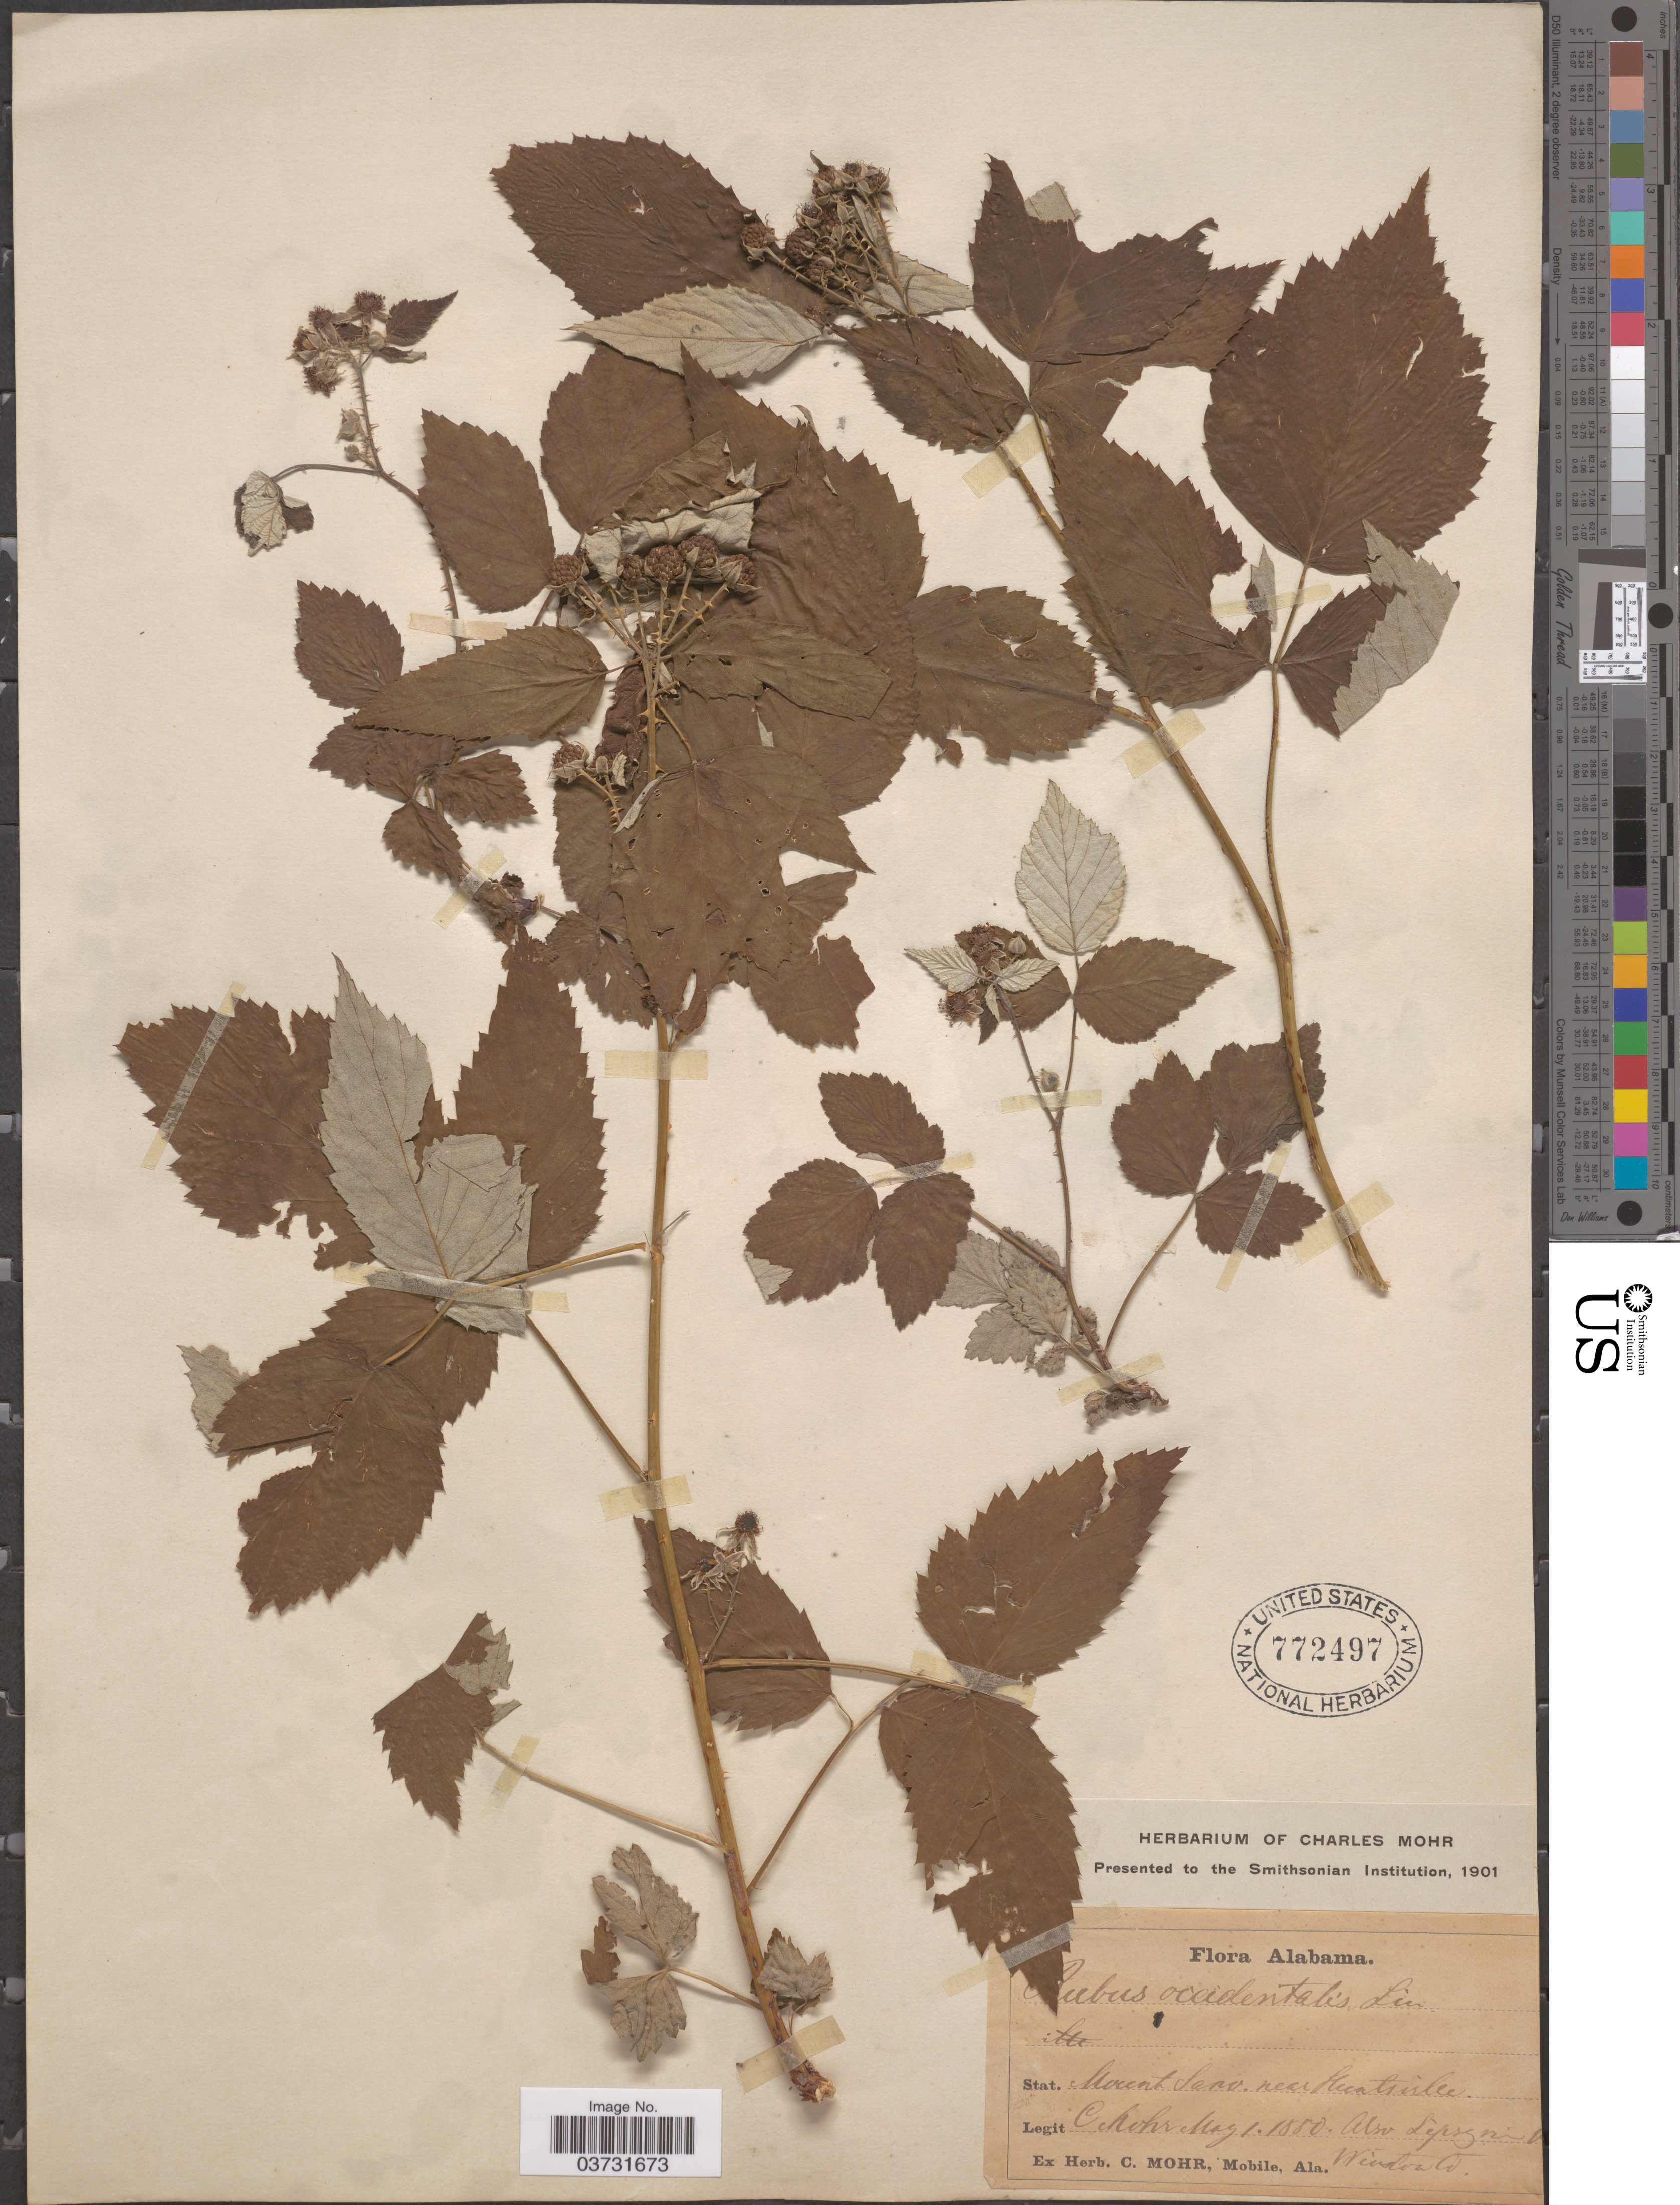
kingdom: Plantae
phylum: Tracheophyta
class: Magnoliopsida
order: Rosales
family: Rosaceae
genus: Rubus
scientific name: Rubus occidentalis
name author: L.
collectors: Mohr, C. T. (herbarium)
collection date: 1880-05-01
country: United States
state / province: Alabama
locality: Mount Sano, near Huntsville. Also Lepze in O. Winston Co.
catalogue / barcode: US 772497